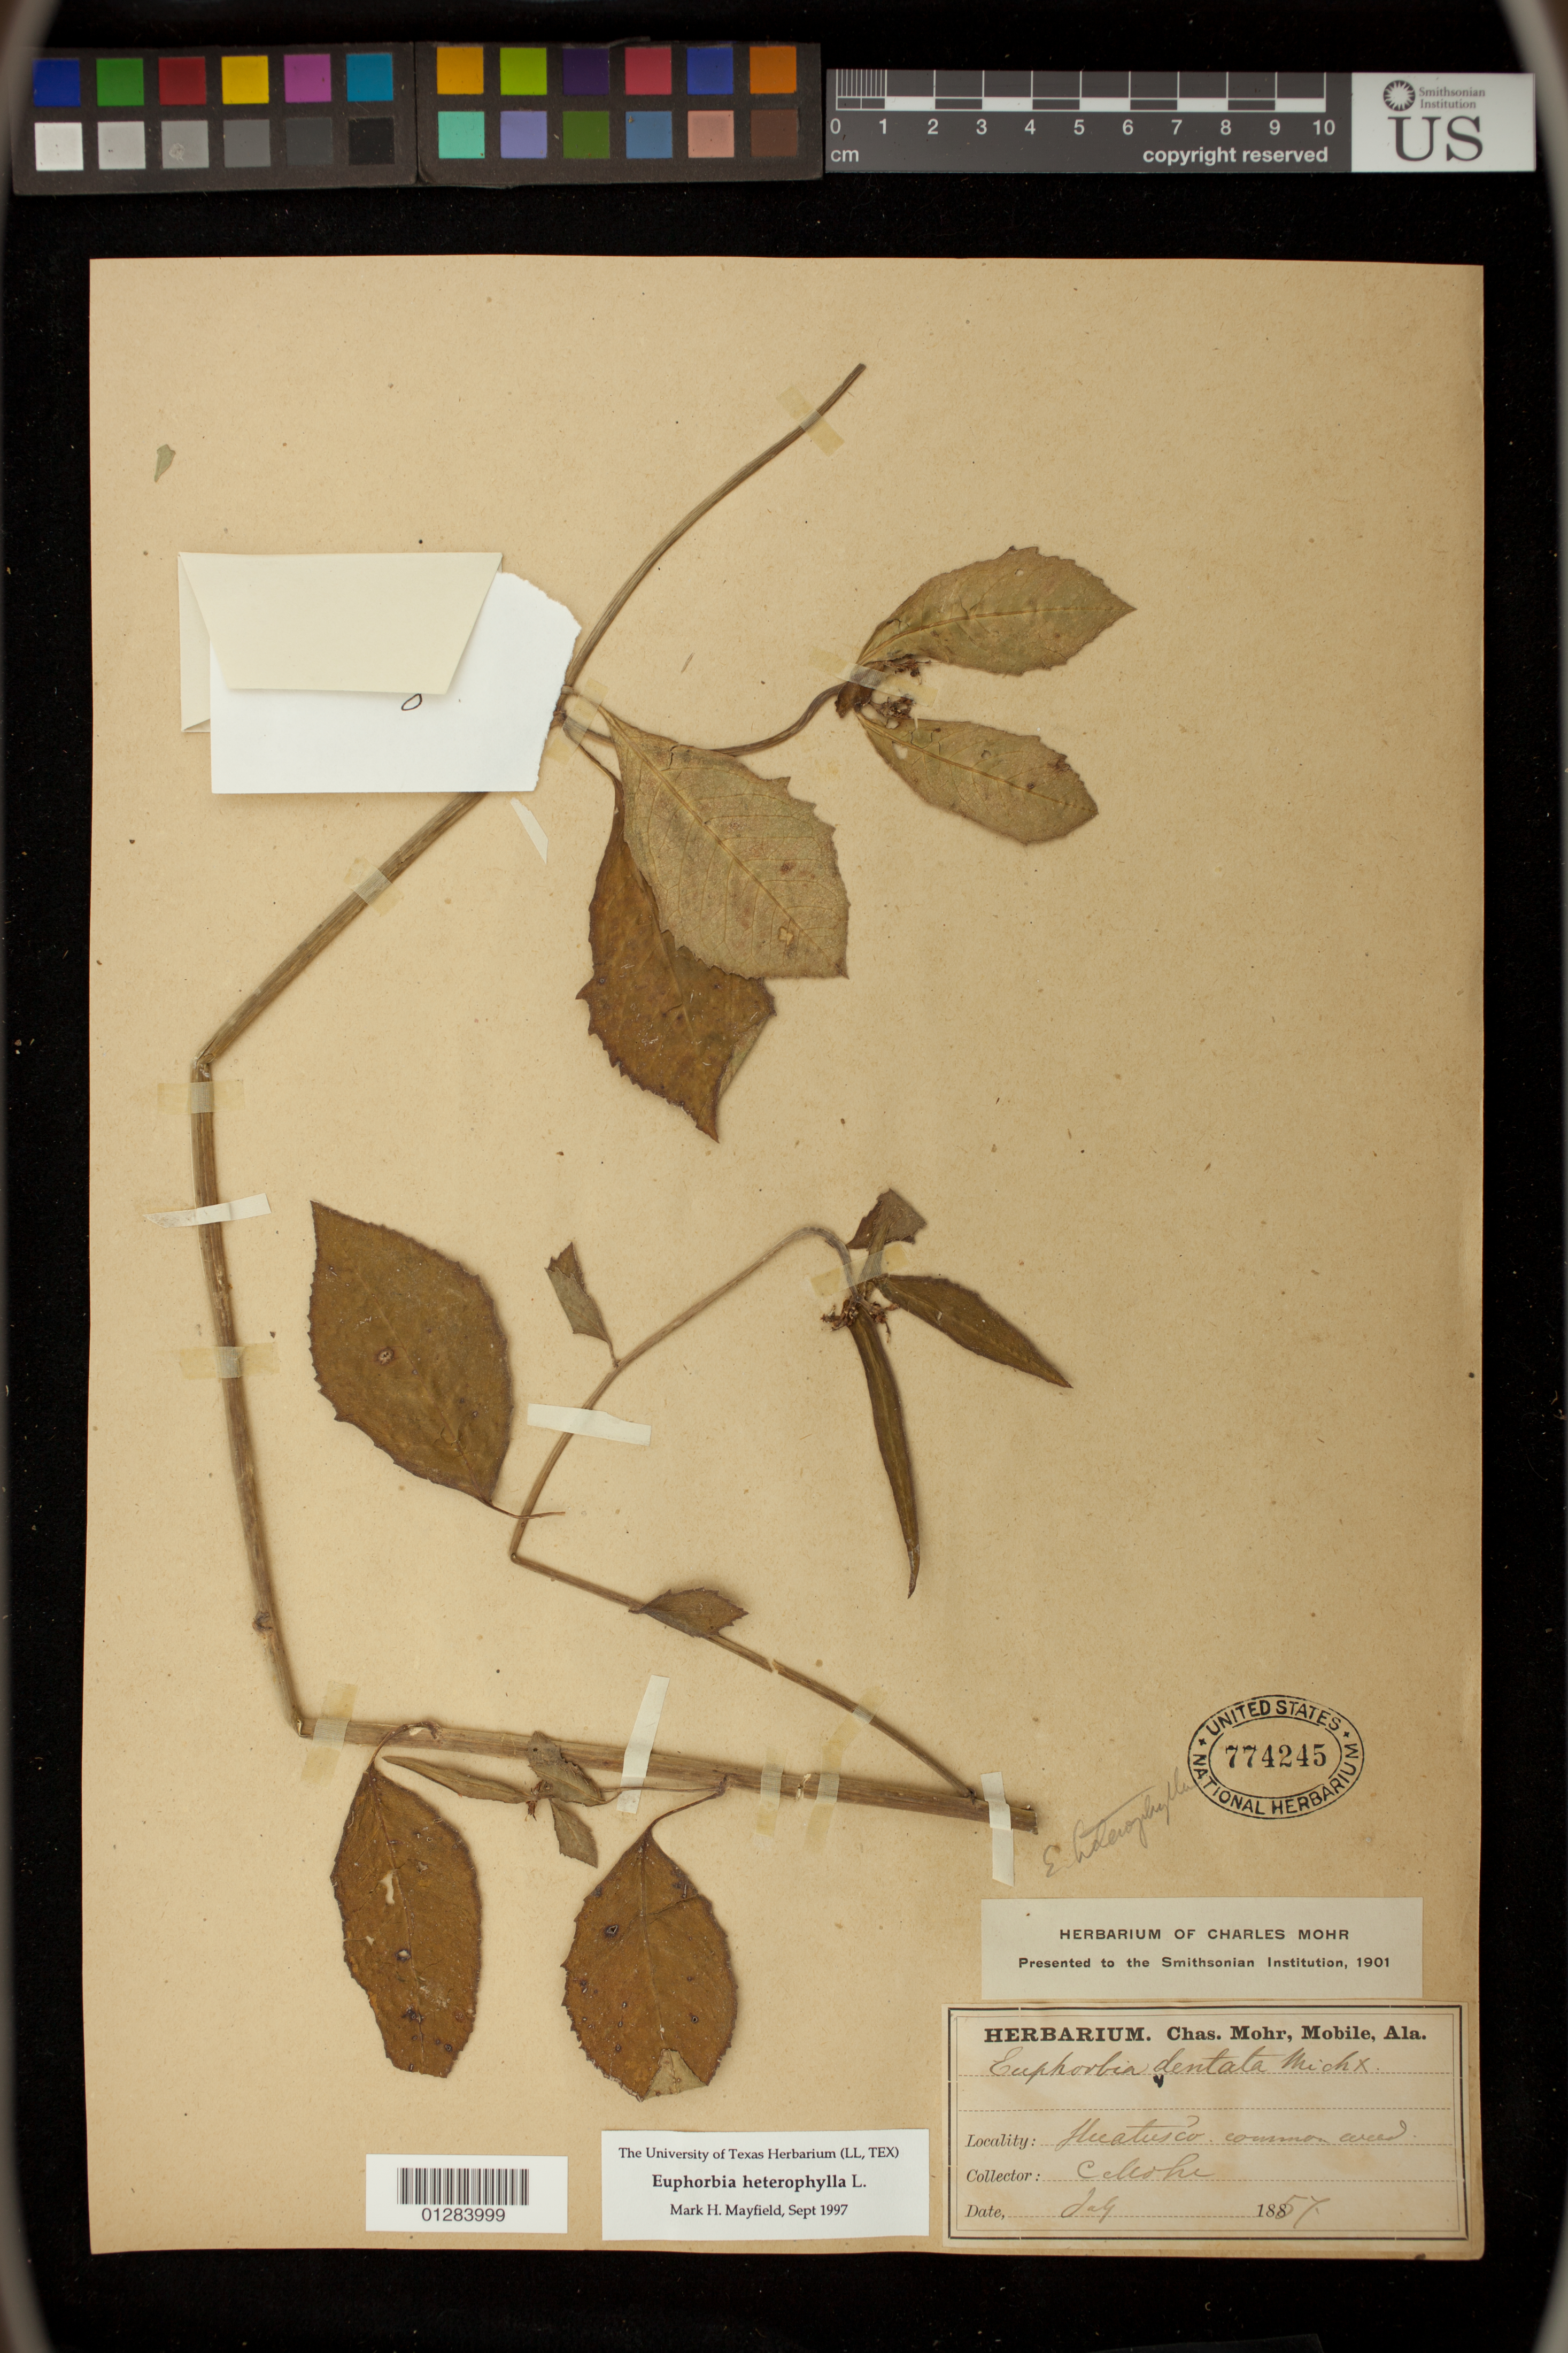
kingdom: Plantae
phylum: Tracheophyta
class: Magnoliopsida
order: Malpighiales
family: Euphorbiaceae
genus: Euphorbia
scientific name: Euphorbia heterophylla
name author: L.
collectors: -. Celeohe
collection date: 1857-07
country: Mexico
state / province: Veracruz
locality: Huatusco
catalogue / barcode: US 774245